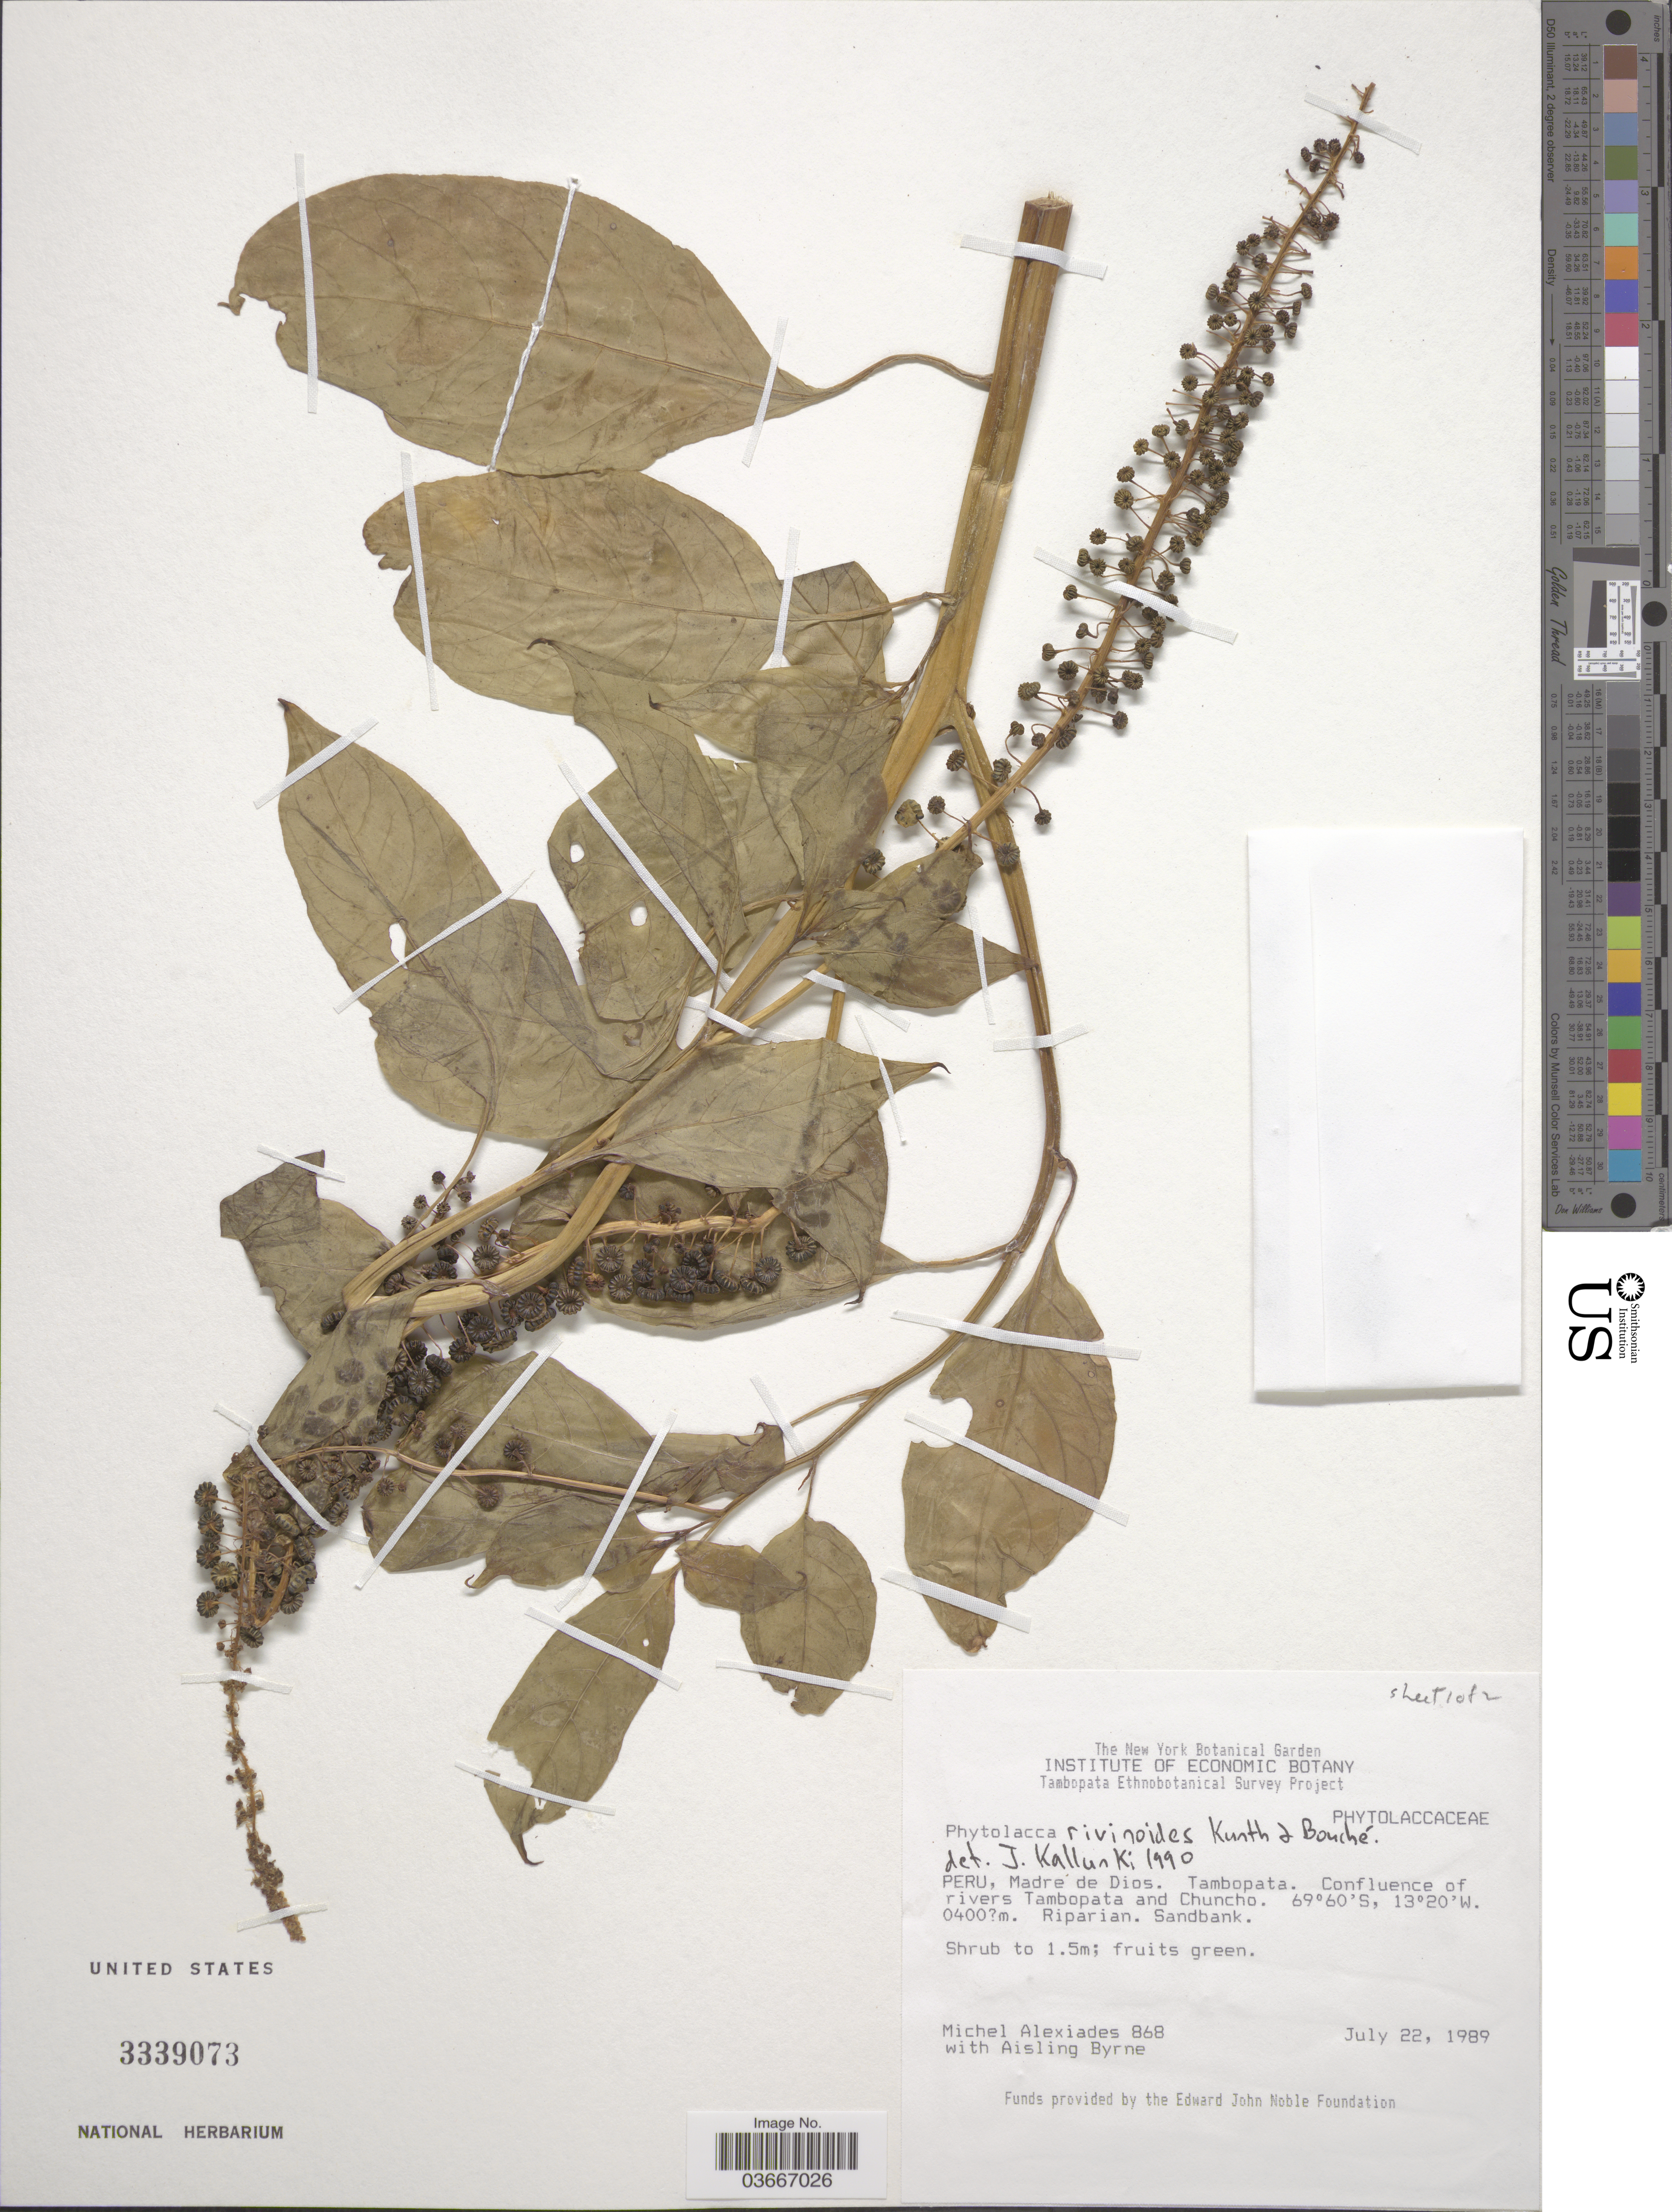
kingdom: Plantae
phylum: Tracheophyta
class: Magnoliopsida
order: Caryophyllales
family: Phytolaccaceae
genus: Phytolacca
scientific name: Phytolacca rivinoides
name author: Kunth & C.D. Bouché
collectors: M. Alexiades & A. Byrne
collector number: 868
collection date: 1989-07-22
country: Peru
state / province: Madre de Dios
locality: Tambopata. Confluence of rivers Tambopata and Chuncho.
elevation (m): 400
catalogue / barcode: US 3339073